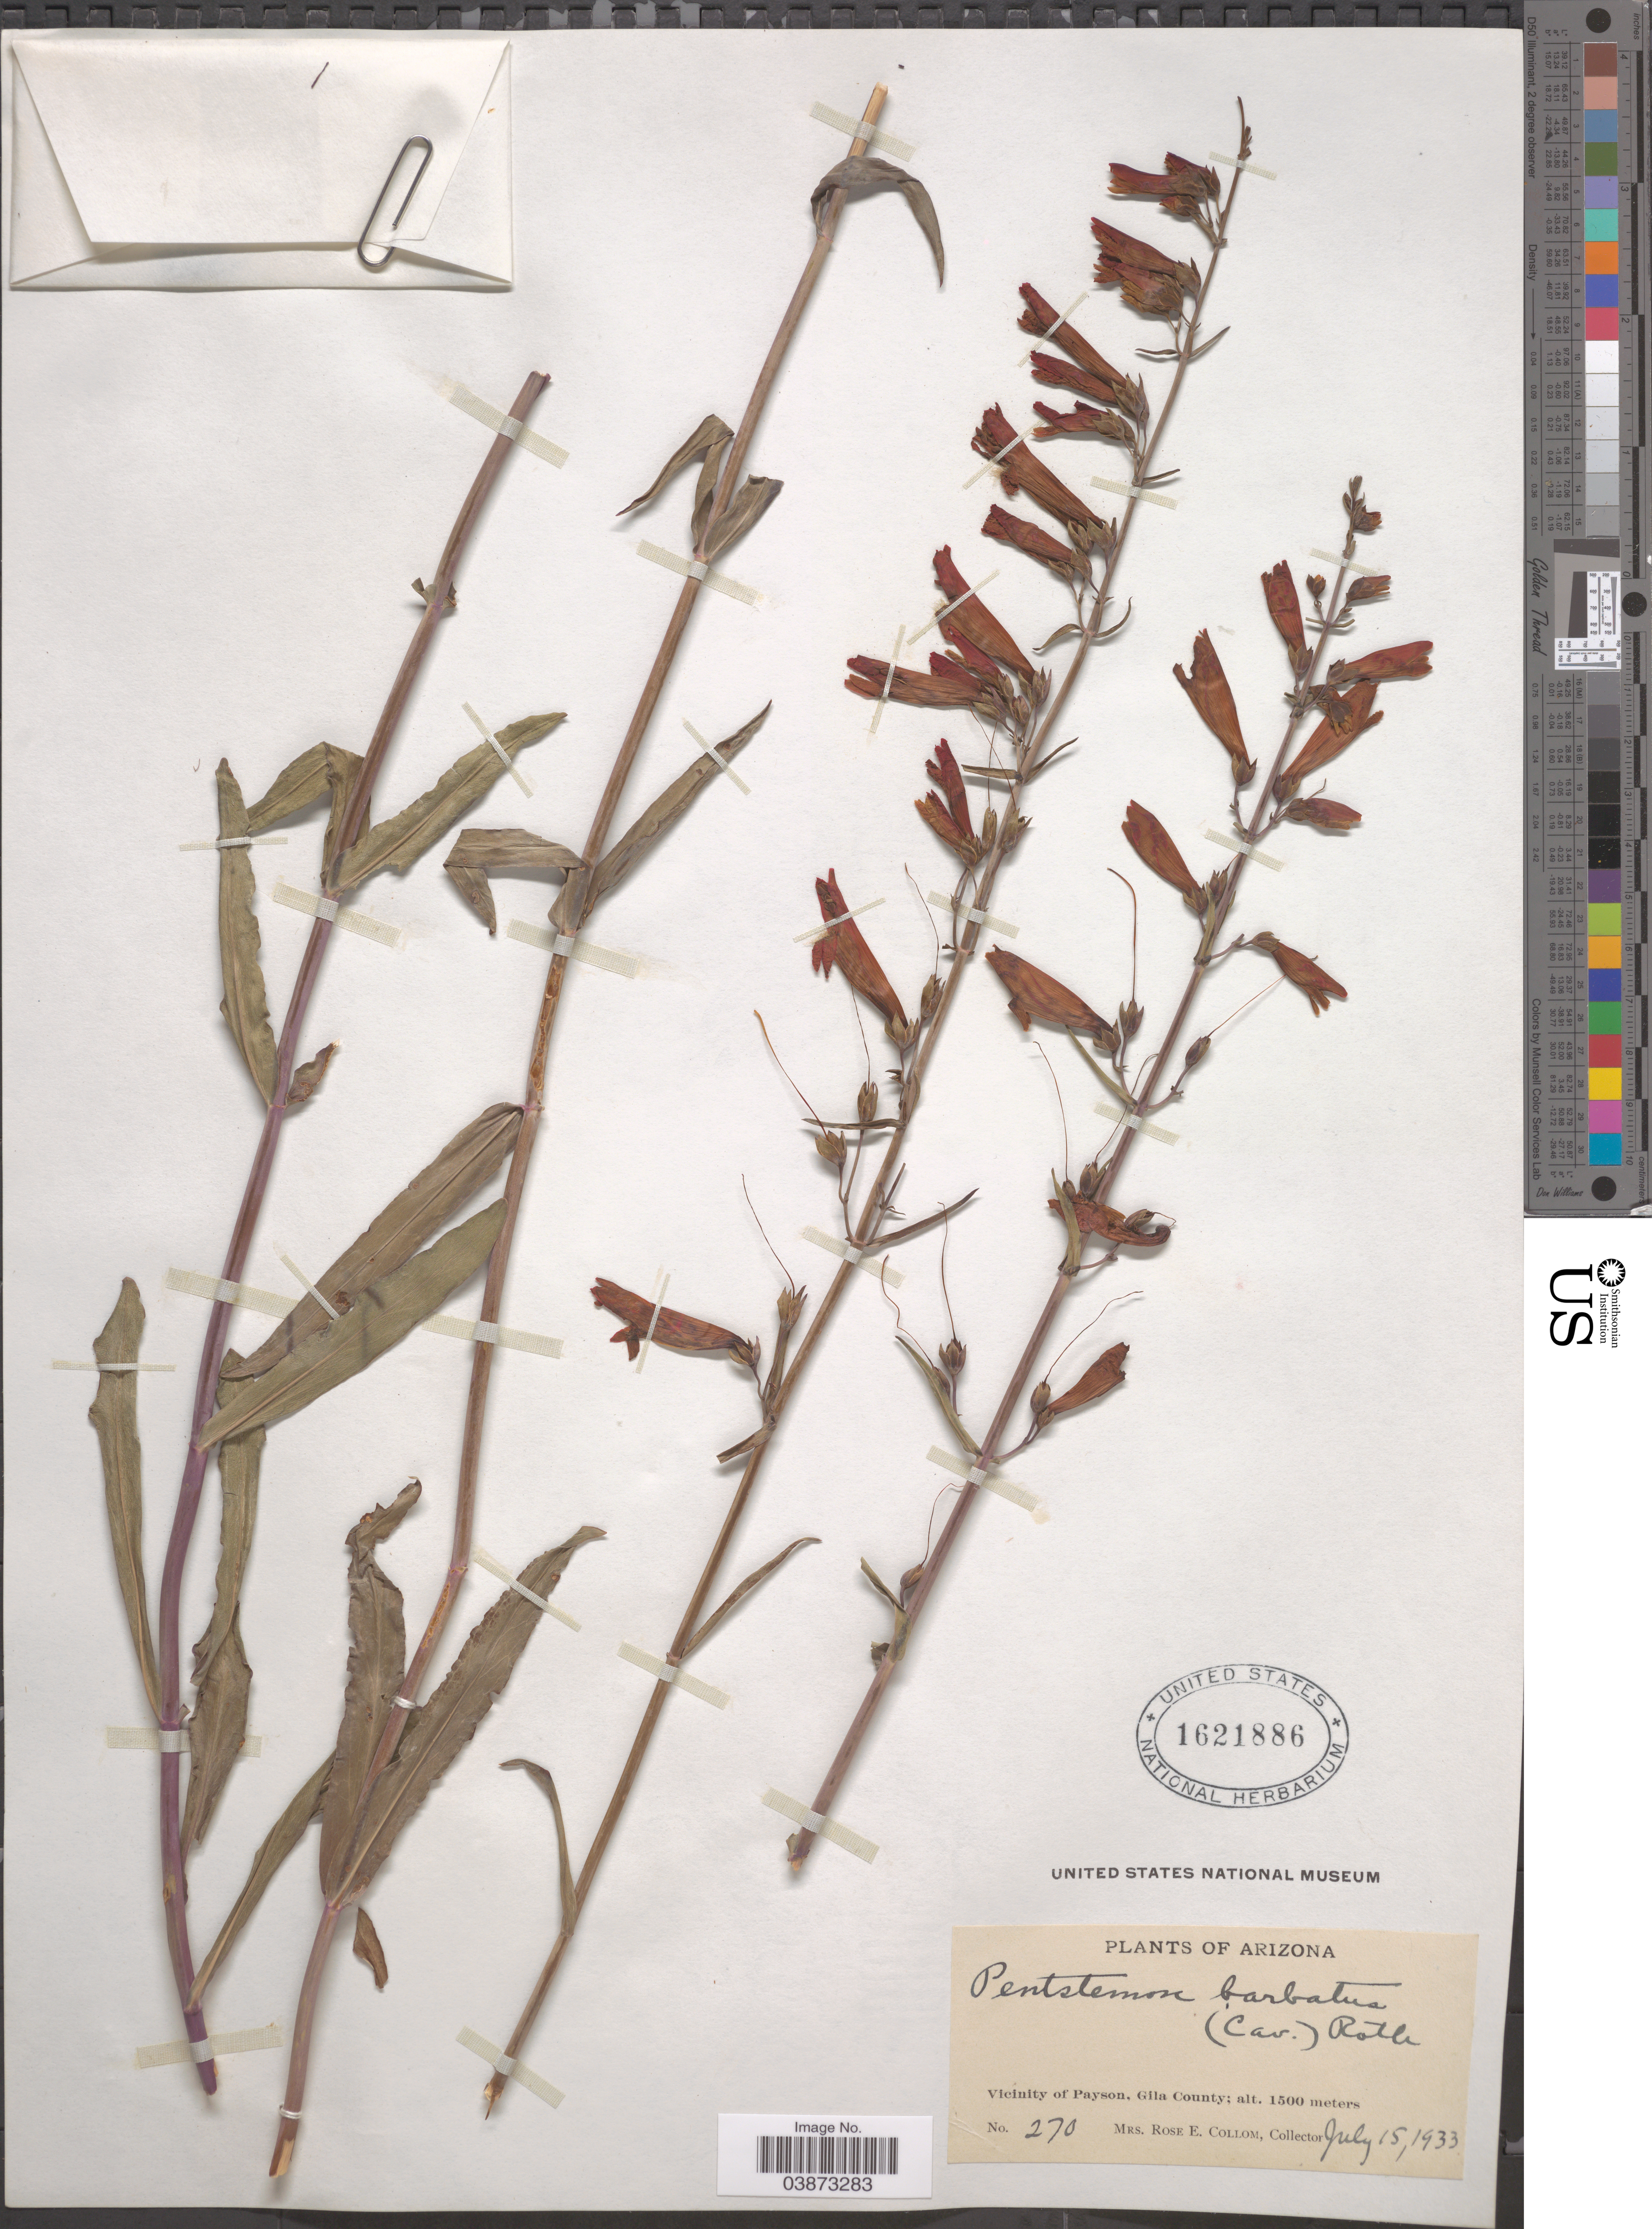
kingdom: Plantae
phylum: Tracheophyta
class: Magnoliopsida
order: Lamiales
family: Plantaginaceae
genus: Penstemon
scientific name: Penstemon barbatus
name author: (Cav.) Roth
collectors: R. E. Collom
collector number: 270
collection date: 1933-07-15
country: United States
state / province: Arizona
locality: Vicinity of Payson. Gila County.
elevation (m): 1500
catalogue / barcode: US 1621886